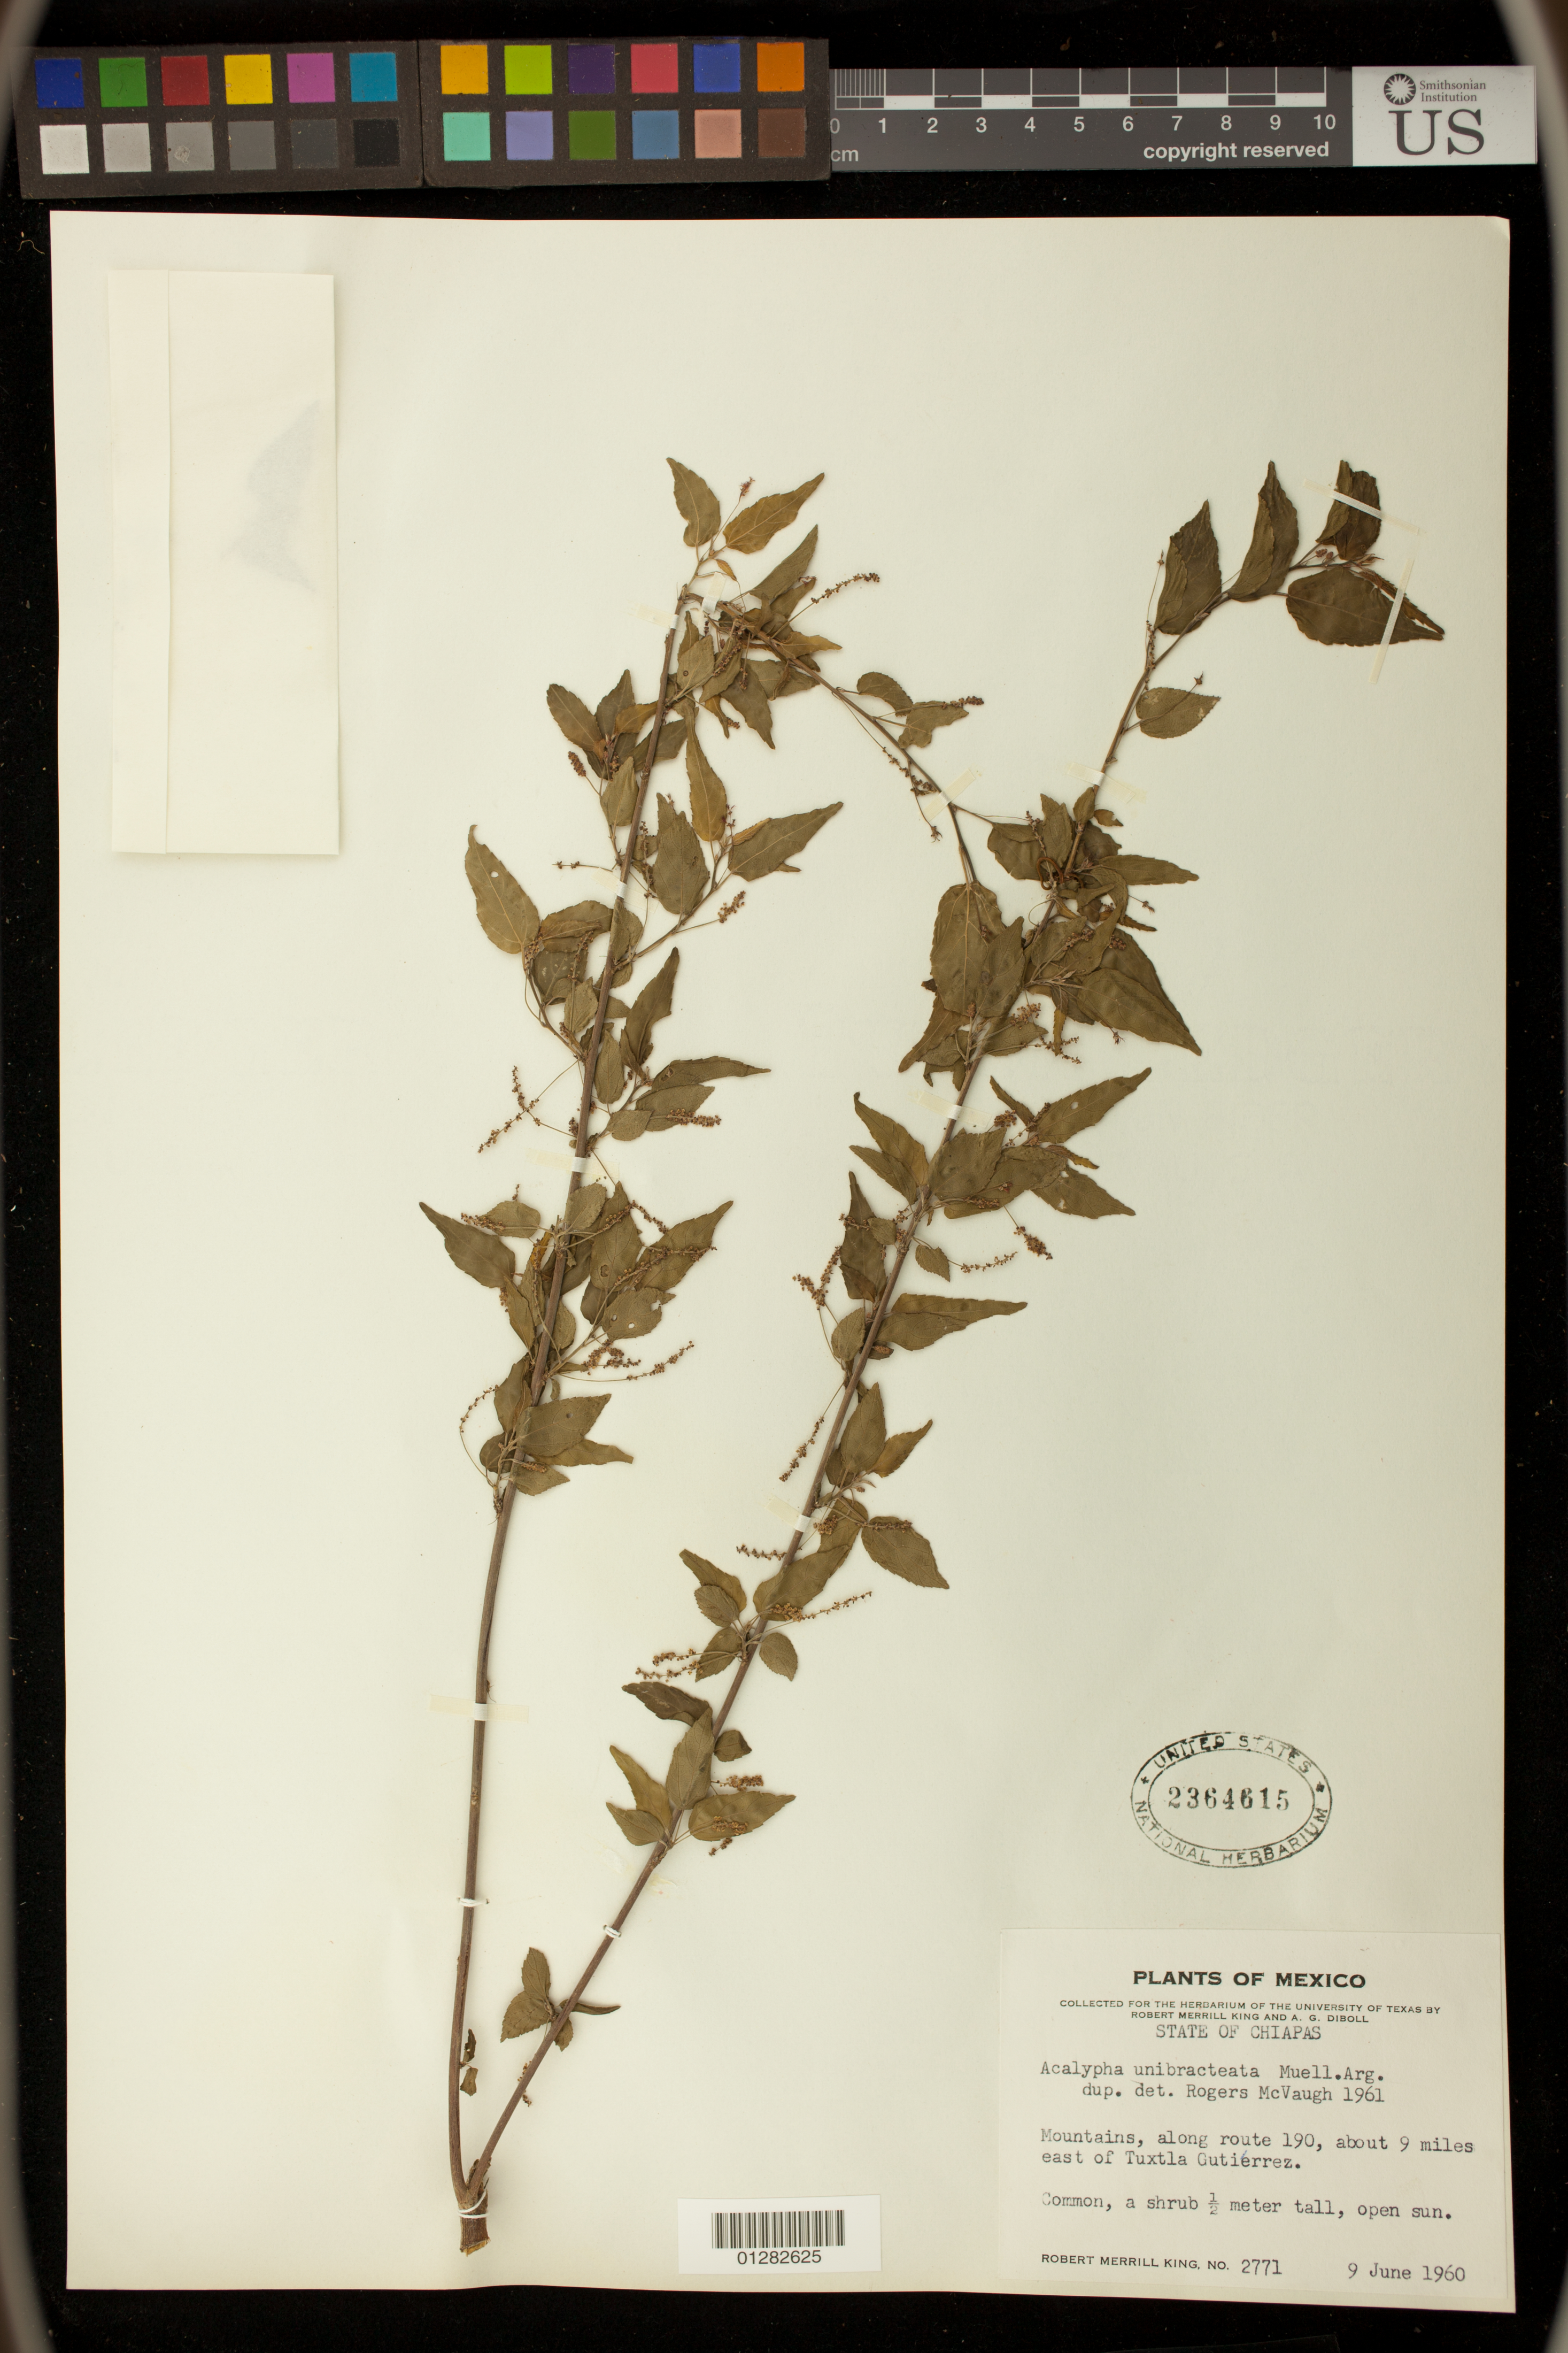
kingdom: Plantae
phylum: Tracheophyta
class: Magnoliopsida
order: Malpighiales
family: Euphorbiaceae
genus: Acalypha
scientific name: Acalypha unibracteata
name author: Müll. Arg.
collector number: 2771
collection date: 1960-06-09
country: Mexico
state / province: Chiapas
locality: Mountains, along route 190, about 9 miles east of Tuxtla Gutierrez.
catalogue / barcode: US 2364615